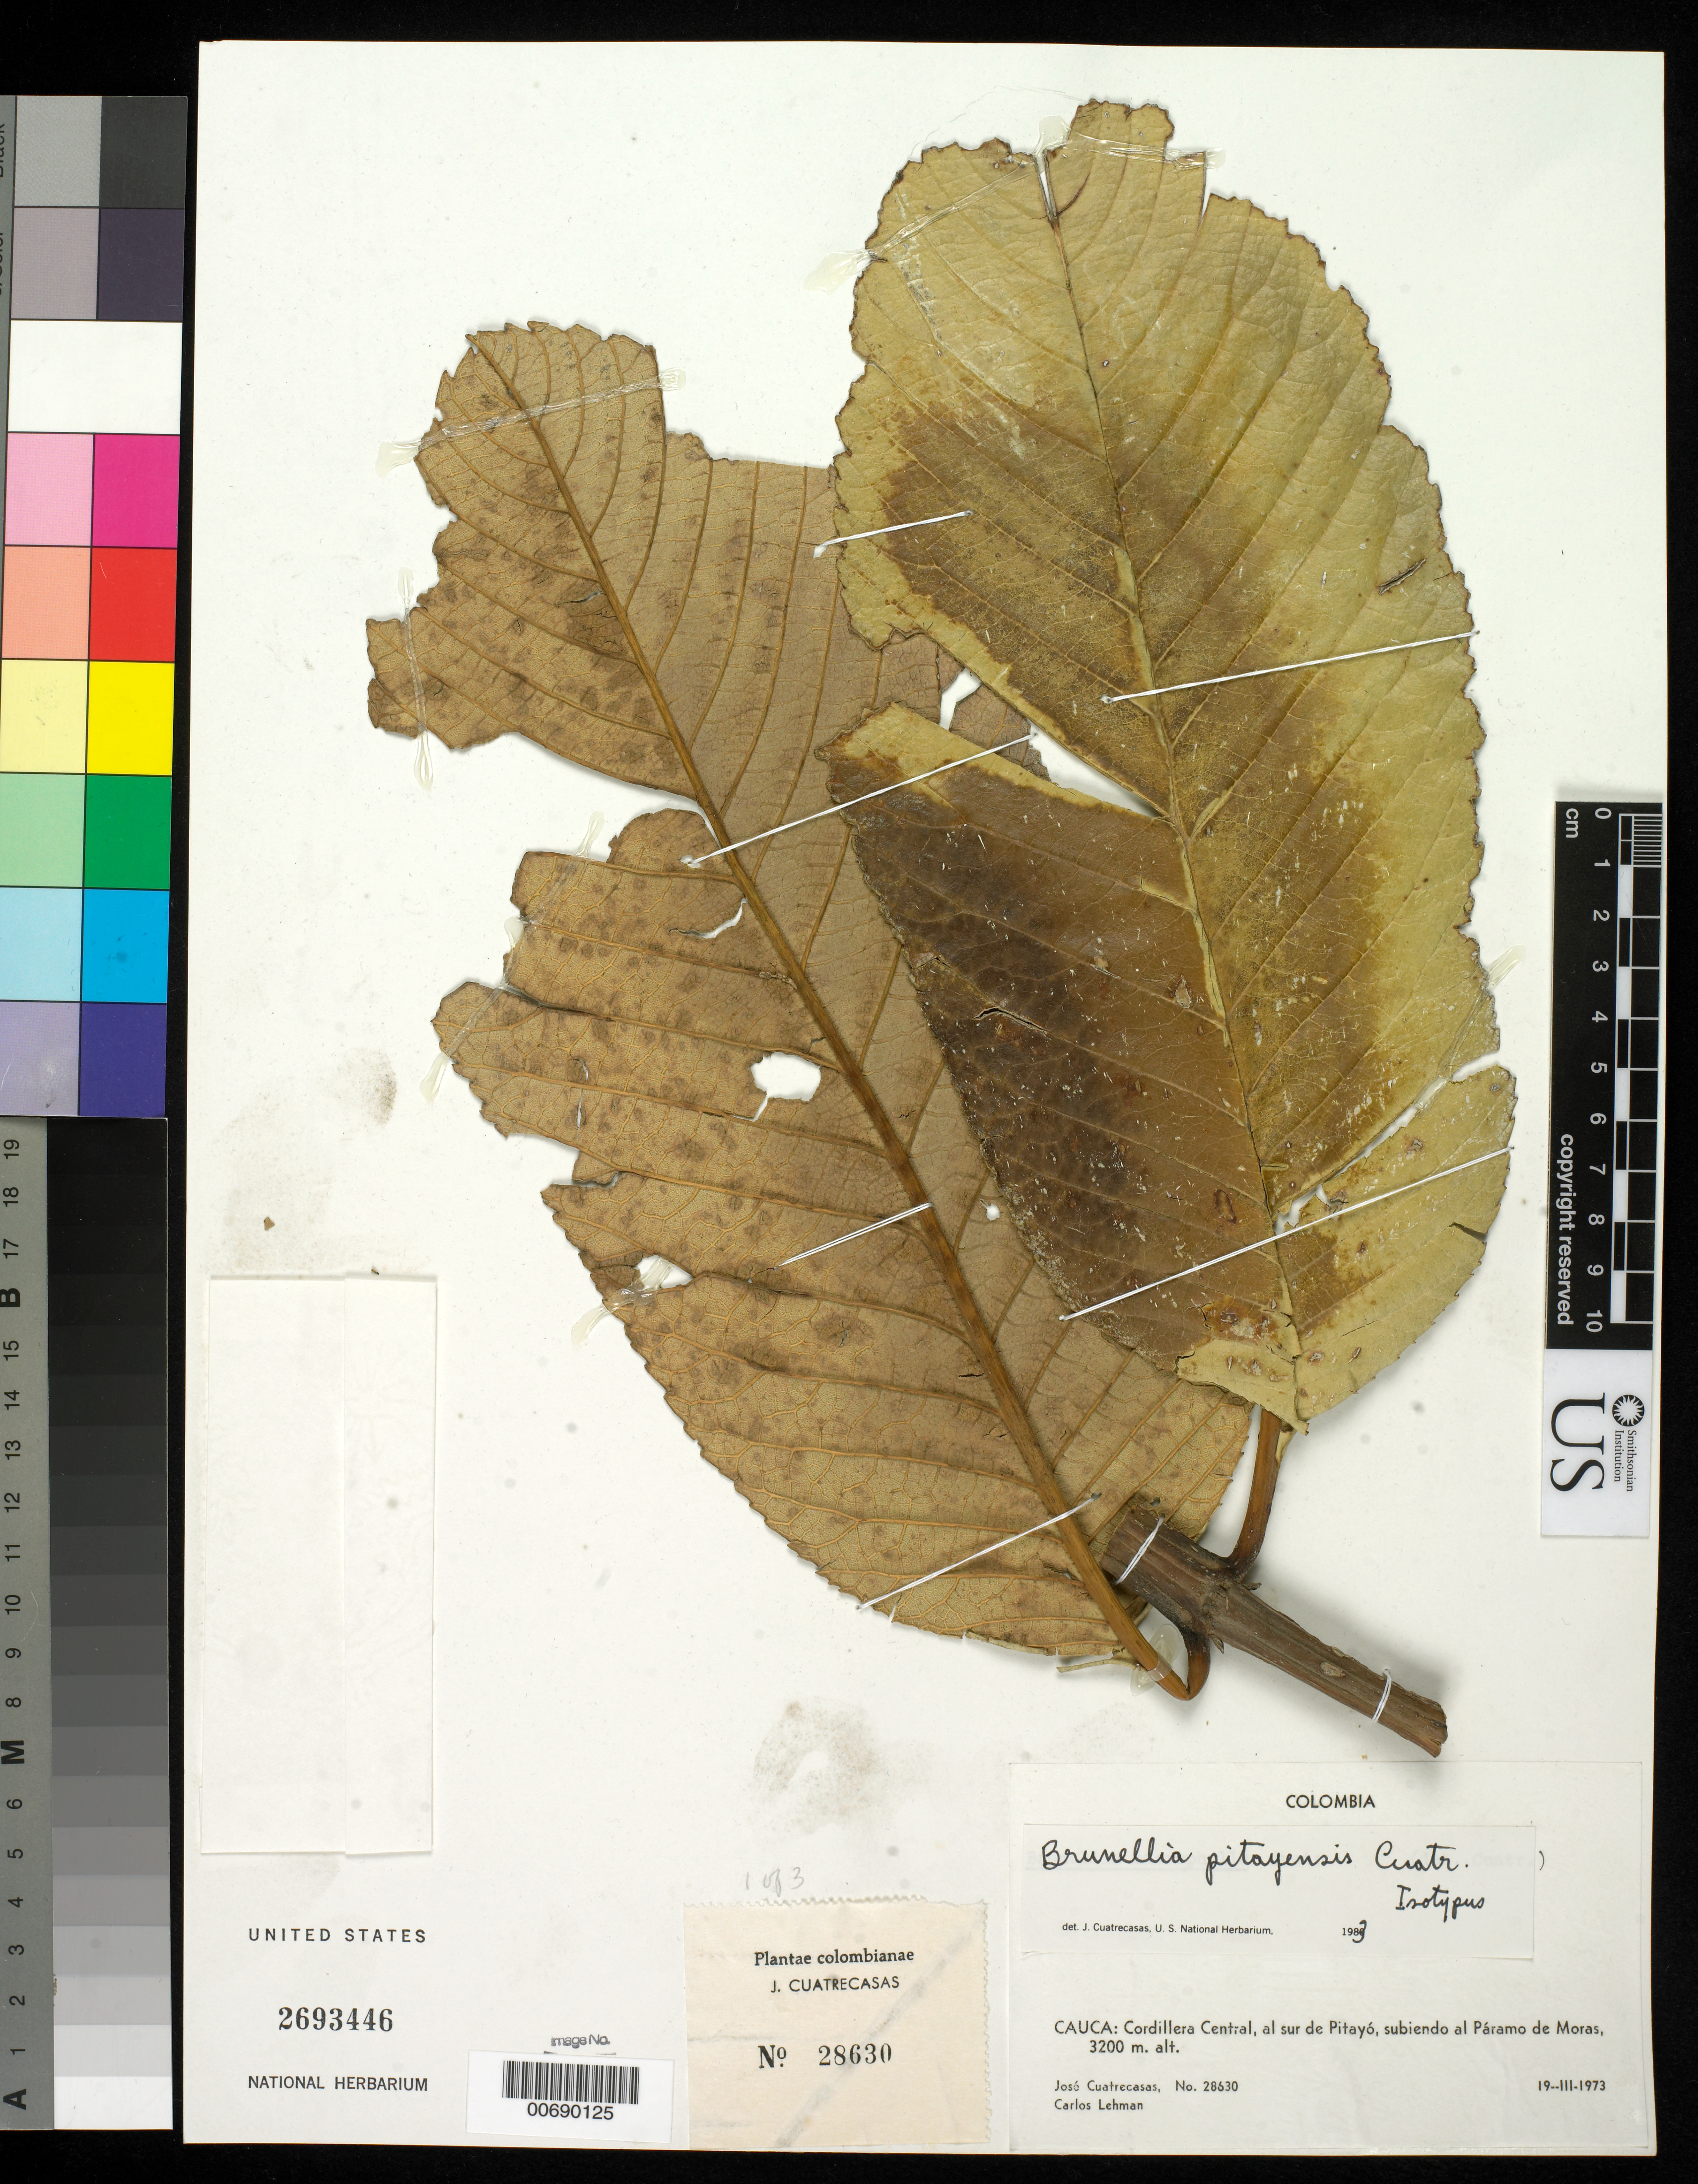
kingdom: Plantae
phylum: Tracheophyta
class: Magnoliopsida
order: Oxalidales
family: Brunelliaceae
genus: Brunellia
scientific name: Brunellia pitayensis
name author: Cuatrec.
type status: Isotype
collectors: J. Cuatrecasas & C. Lehman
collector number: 28630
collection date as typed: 19 Mar 1973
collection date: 1973-03-19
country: Colombia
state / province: Cauca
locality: Cordillera Central, near and S of Pitayo on the way to Paramo de Moras.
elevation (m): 3200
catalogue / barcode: US 2693446